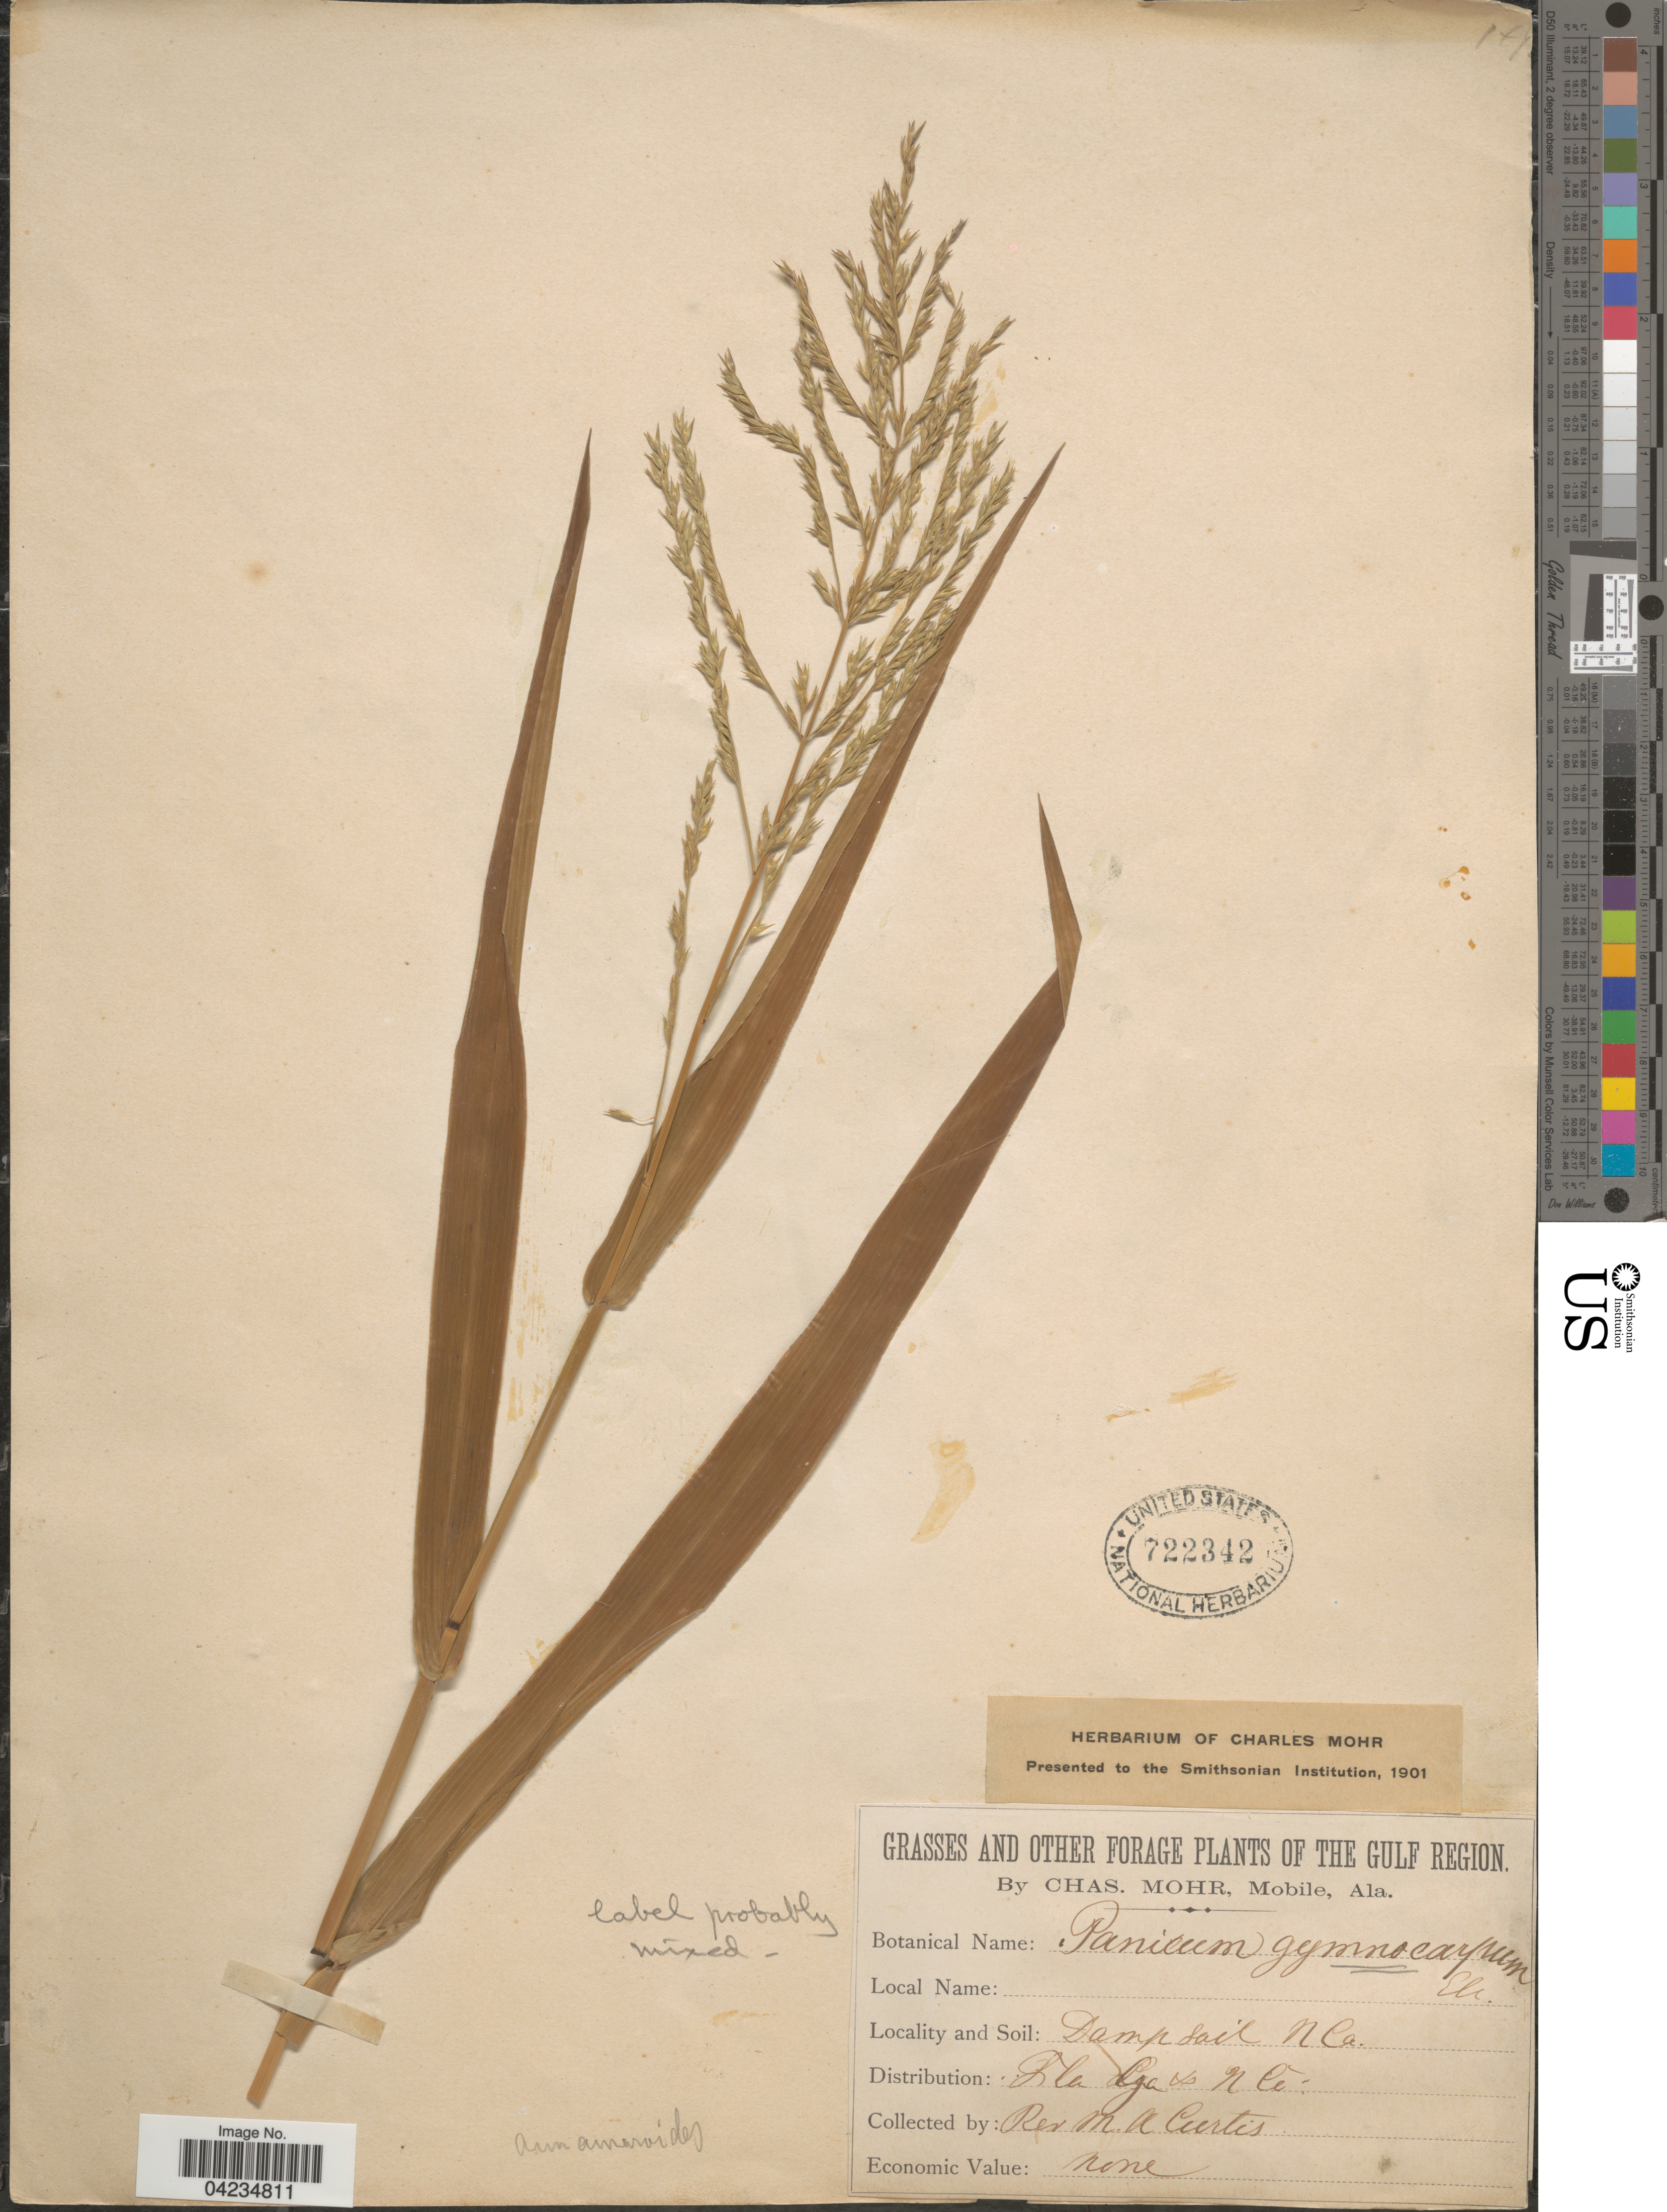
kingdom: Plantae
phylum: Tracheophyta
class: Liliopsida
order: Poales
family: Poaceae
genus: Phanopyrum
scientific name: Phanopyrum gymnocarpon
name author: (Elliott) Nash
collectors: M. A. Curtis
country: United States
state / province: North Carolina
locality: Gulf Region.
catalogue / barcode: US 722342